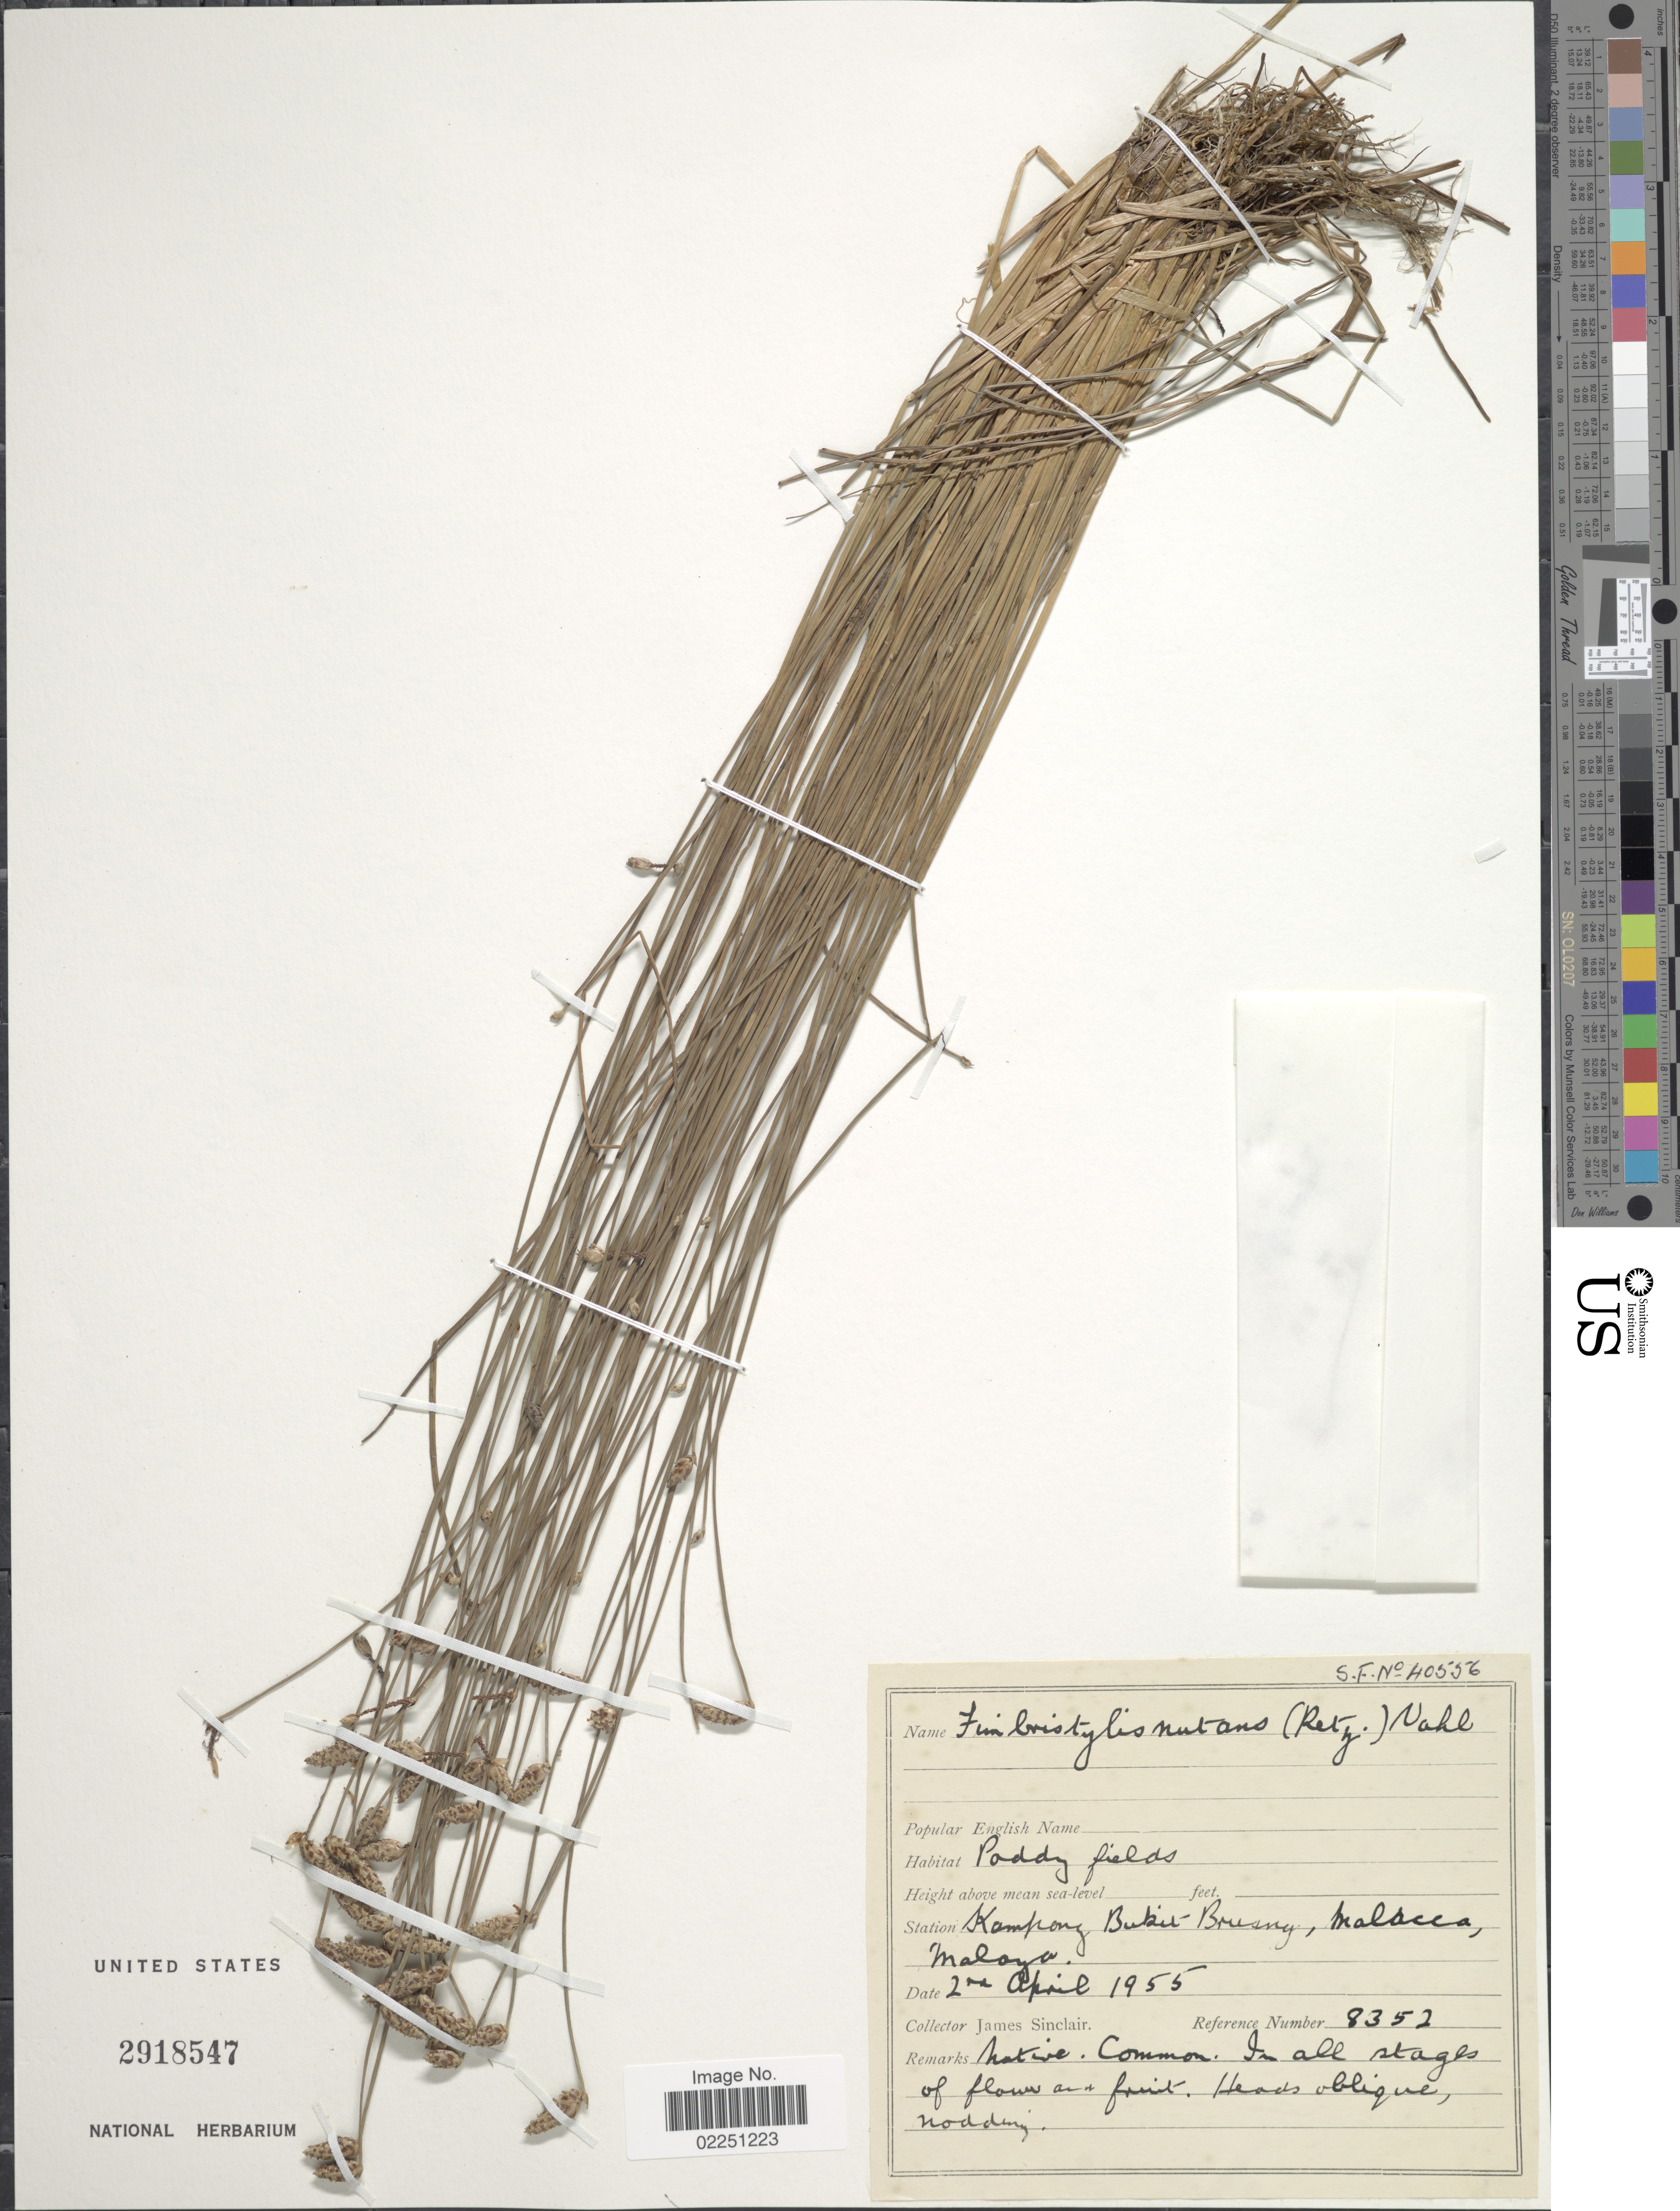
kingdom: Plantae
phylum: Tracheophyta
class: Liliopsida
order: Poales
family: Cyperaceae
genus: Fimbristylis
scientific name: Fimbristylis nutans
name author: (Retz.) Vahl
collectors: J. Sinclair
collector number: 8352/S.F.N.40556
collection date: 1955-04-02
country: Malaysia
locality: Kampung Bukit Beruang MalaccaKampung Bukit Beruang, Malacca, Malaya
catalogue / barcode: US 2918547